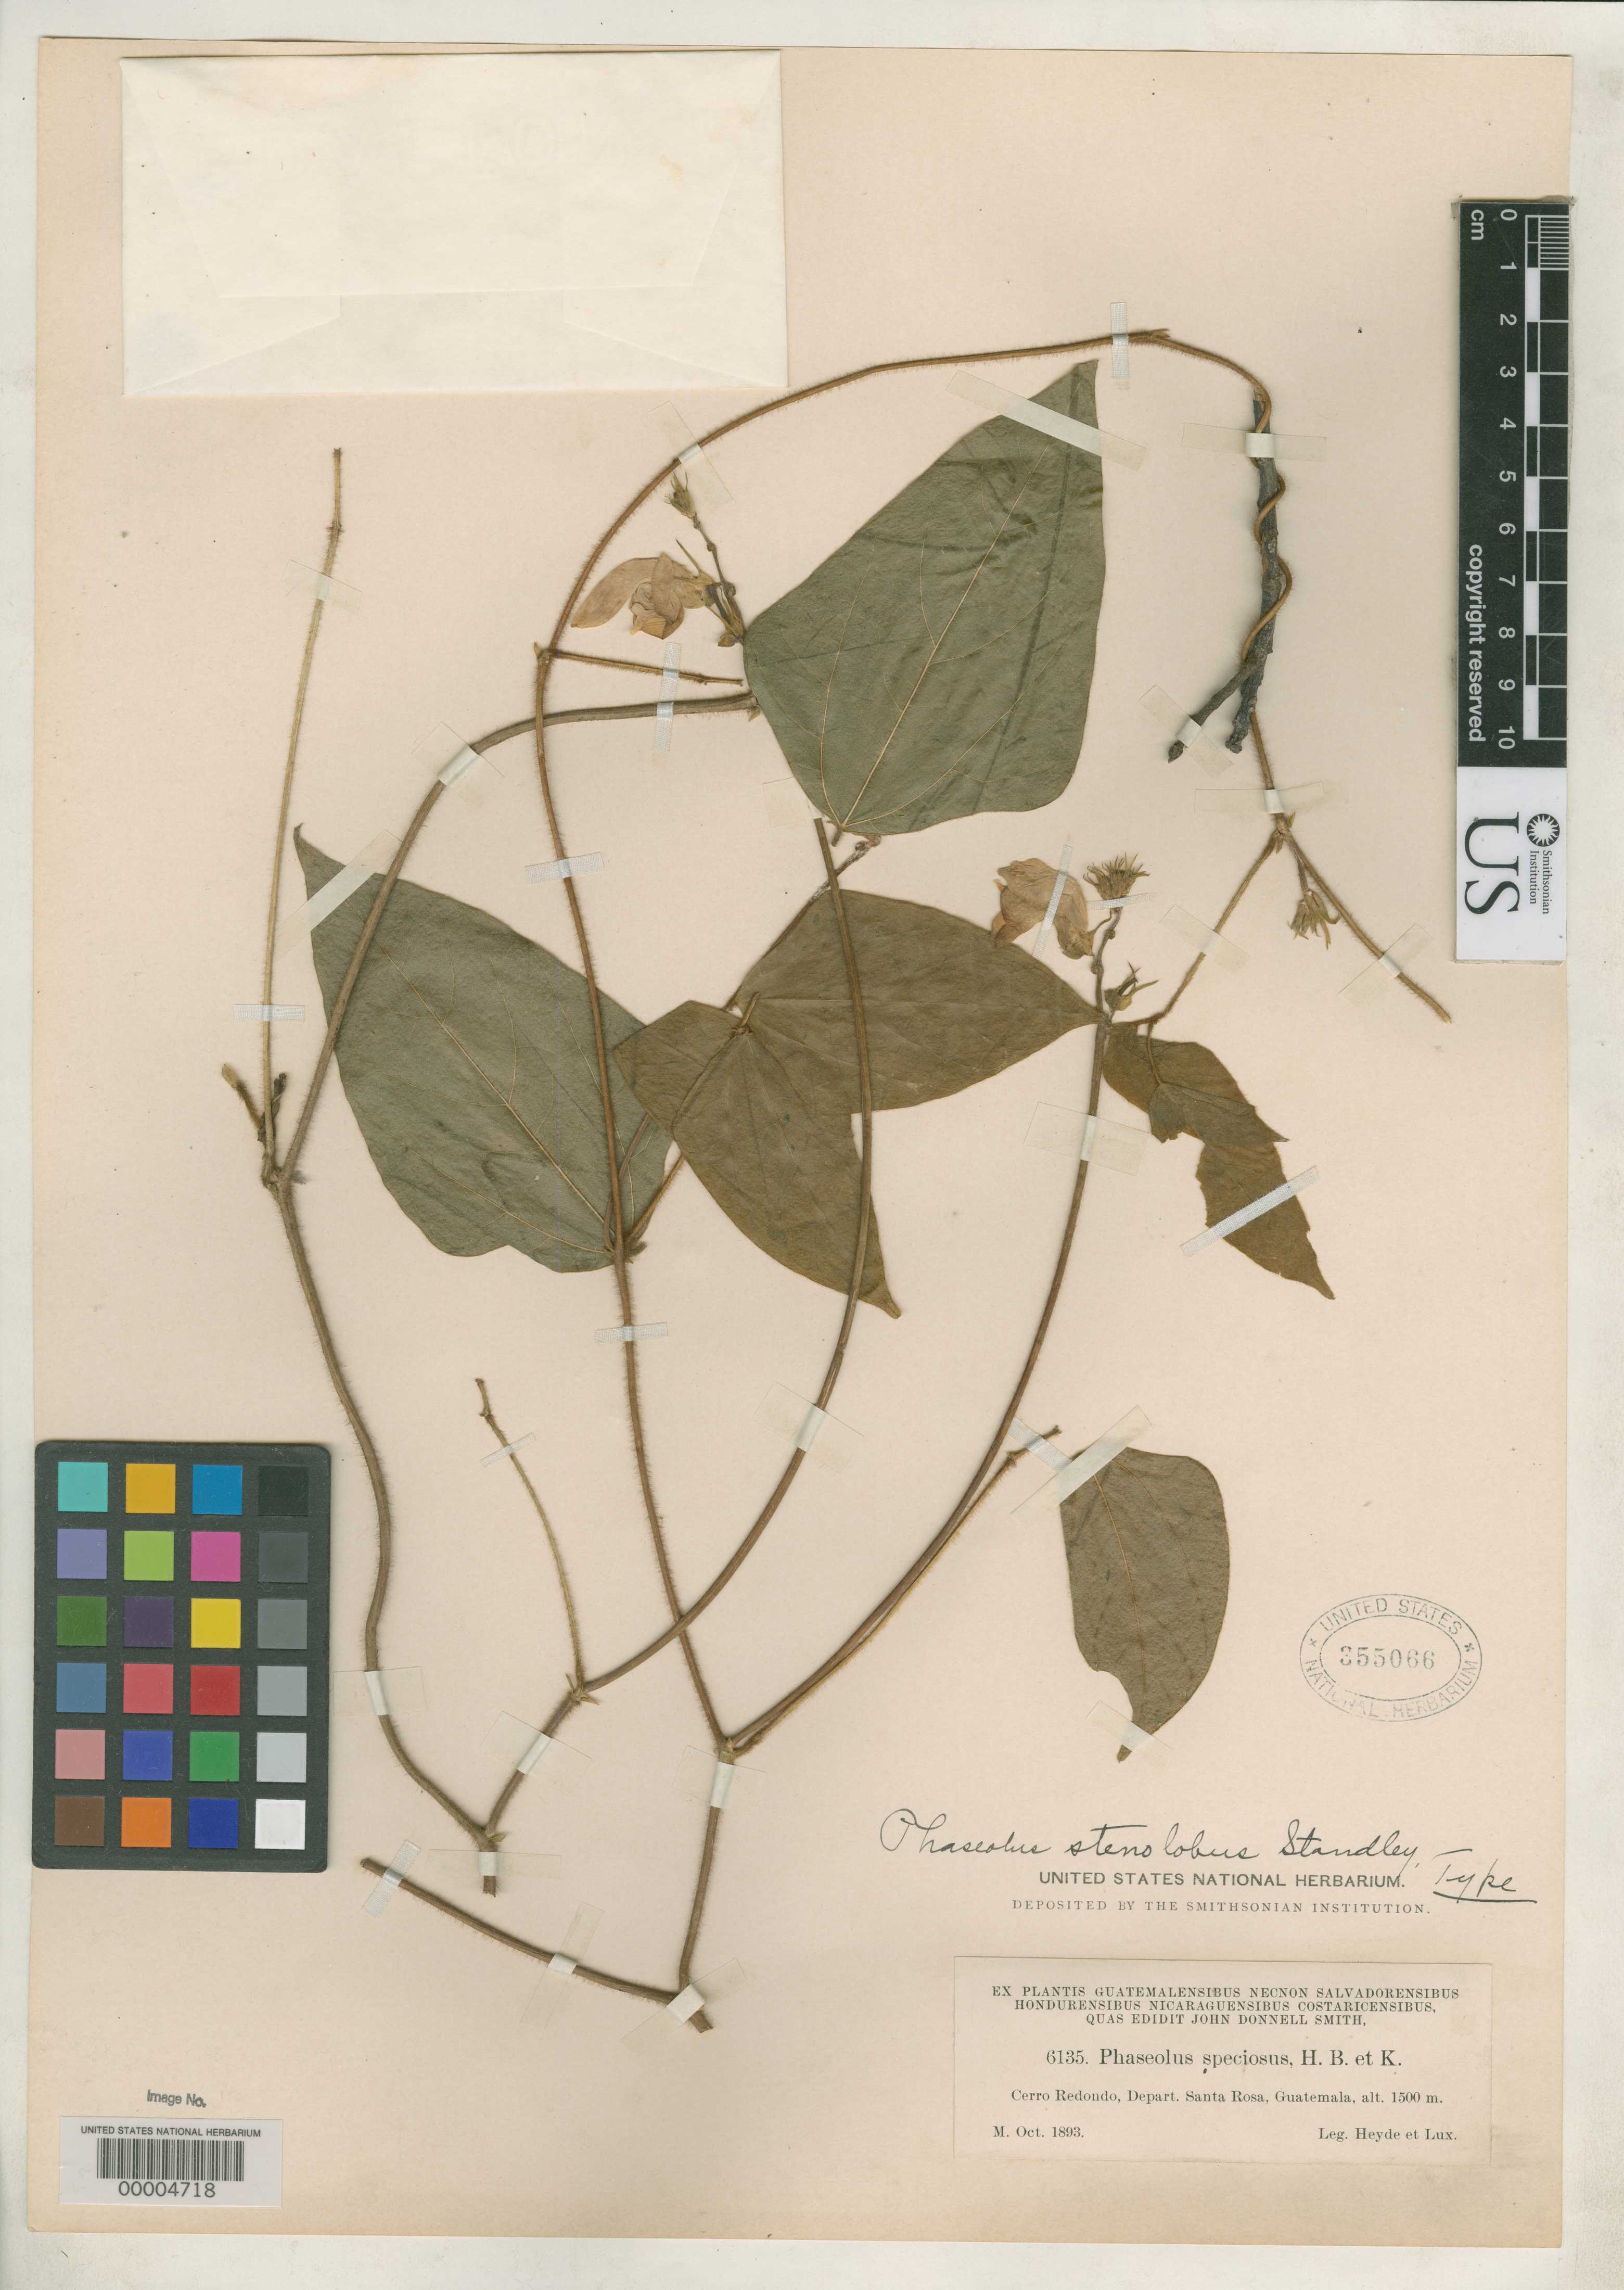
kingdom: Plantae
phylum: Tracheophyta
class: Magnoliopsida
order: Fabales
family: Fabaceae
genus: Phaseolus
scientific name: Phaseolus stenolobus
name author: Standl.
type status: Holotype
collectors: E. T. Heyde & E. Lux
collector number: J.D.S. 6135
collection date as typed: Oct 1893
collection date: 1893-10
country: Guatemala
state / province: Santa Rosa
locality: Cerro Redondo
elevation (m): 1500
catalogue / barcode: US 355066